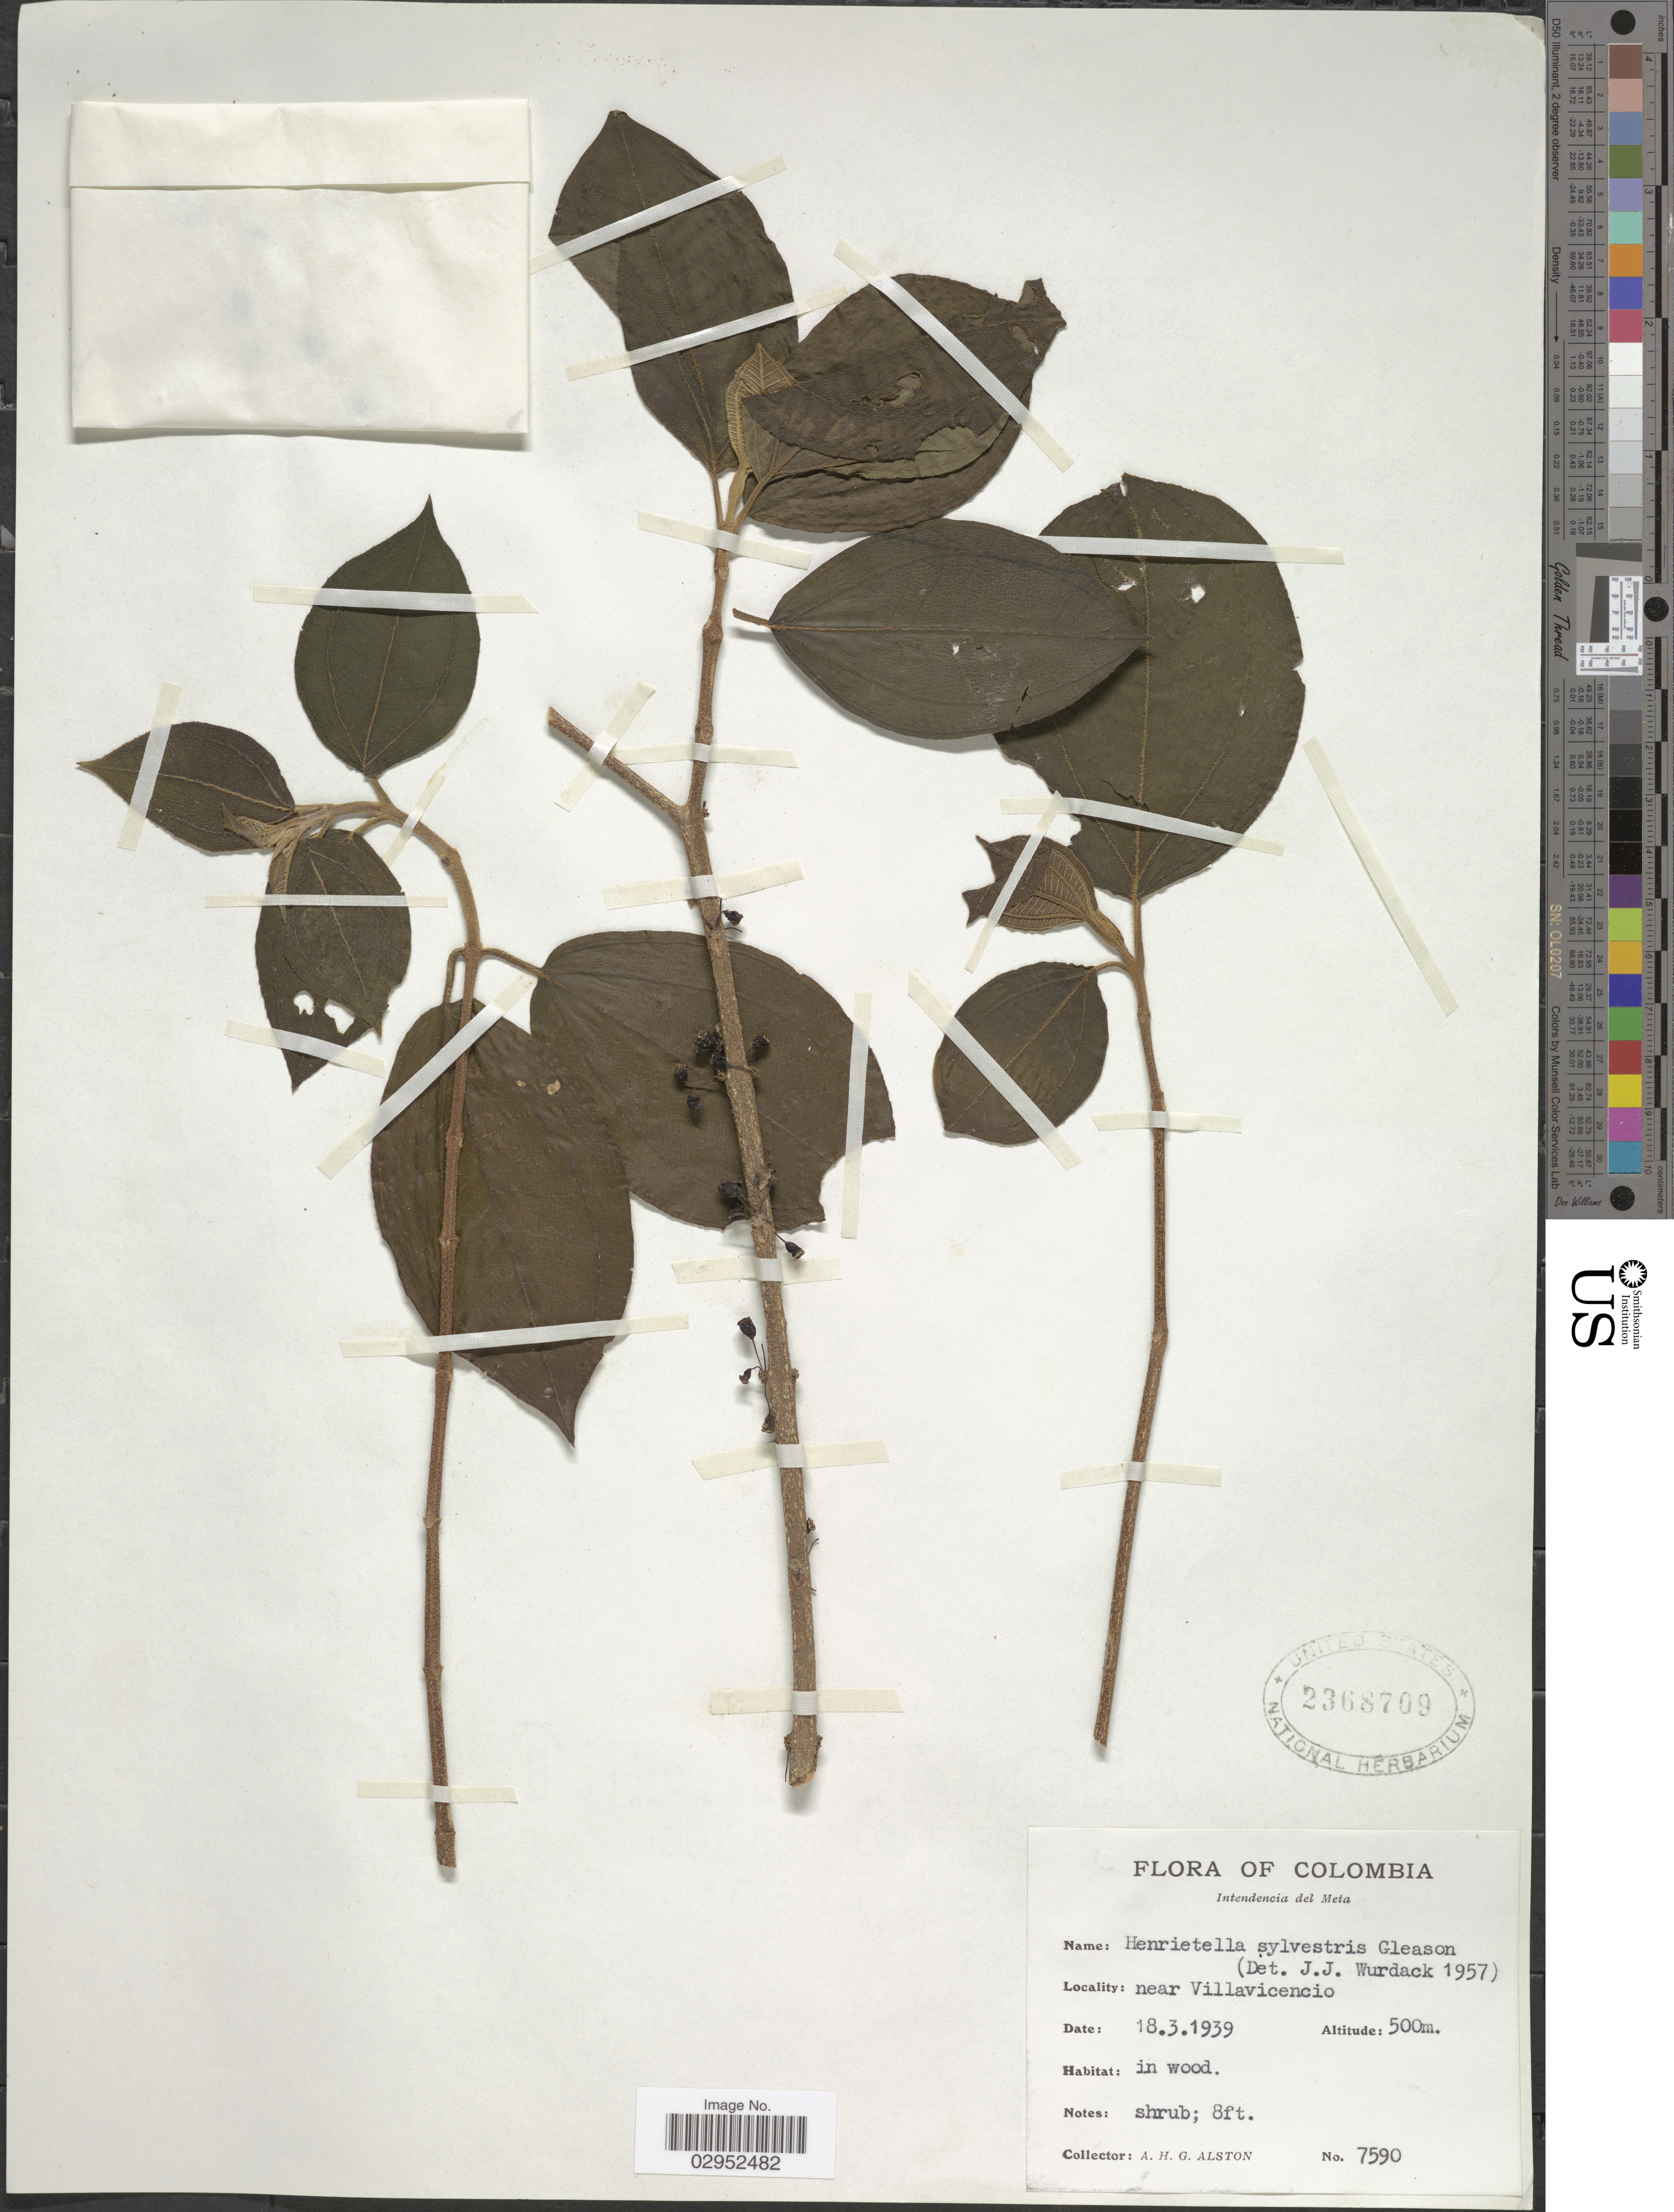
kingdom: Plantae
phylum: Tracheophyta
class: Magnoliopsida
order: Myrtales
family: Melastomataceae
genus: Henriettea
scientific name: Henriettea fascicularis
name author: (Sw.) M. Gómez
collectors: A. H. Alston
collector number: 7590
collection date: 1939-03-18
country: Colombia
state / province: Meta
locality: Near Villavicencio.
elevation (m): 500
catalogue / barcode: US 2368709